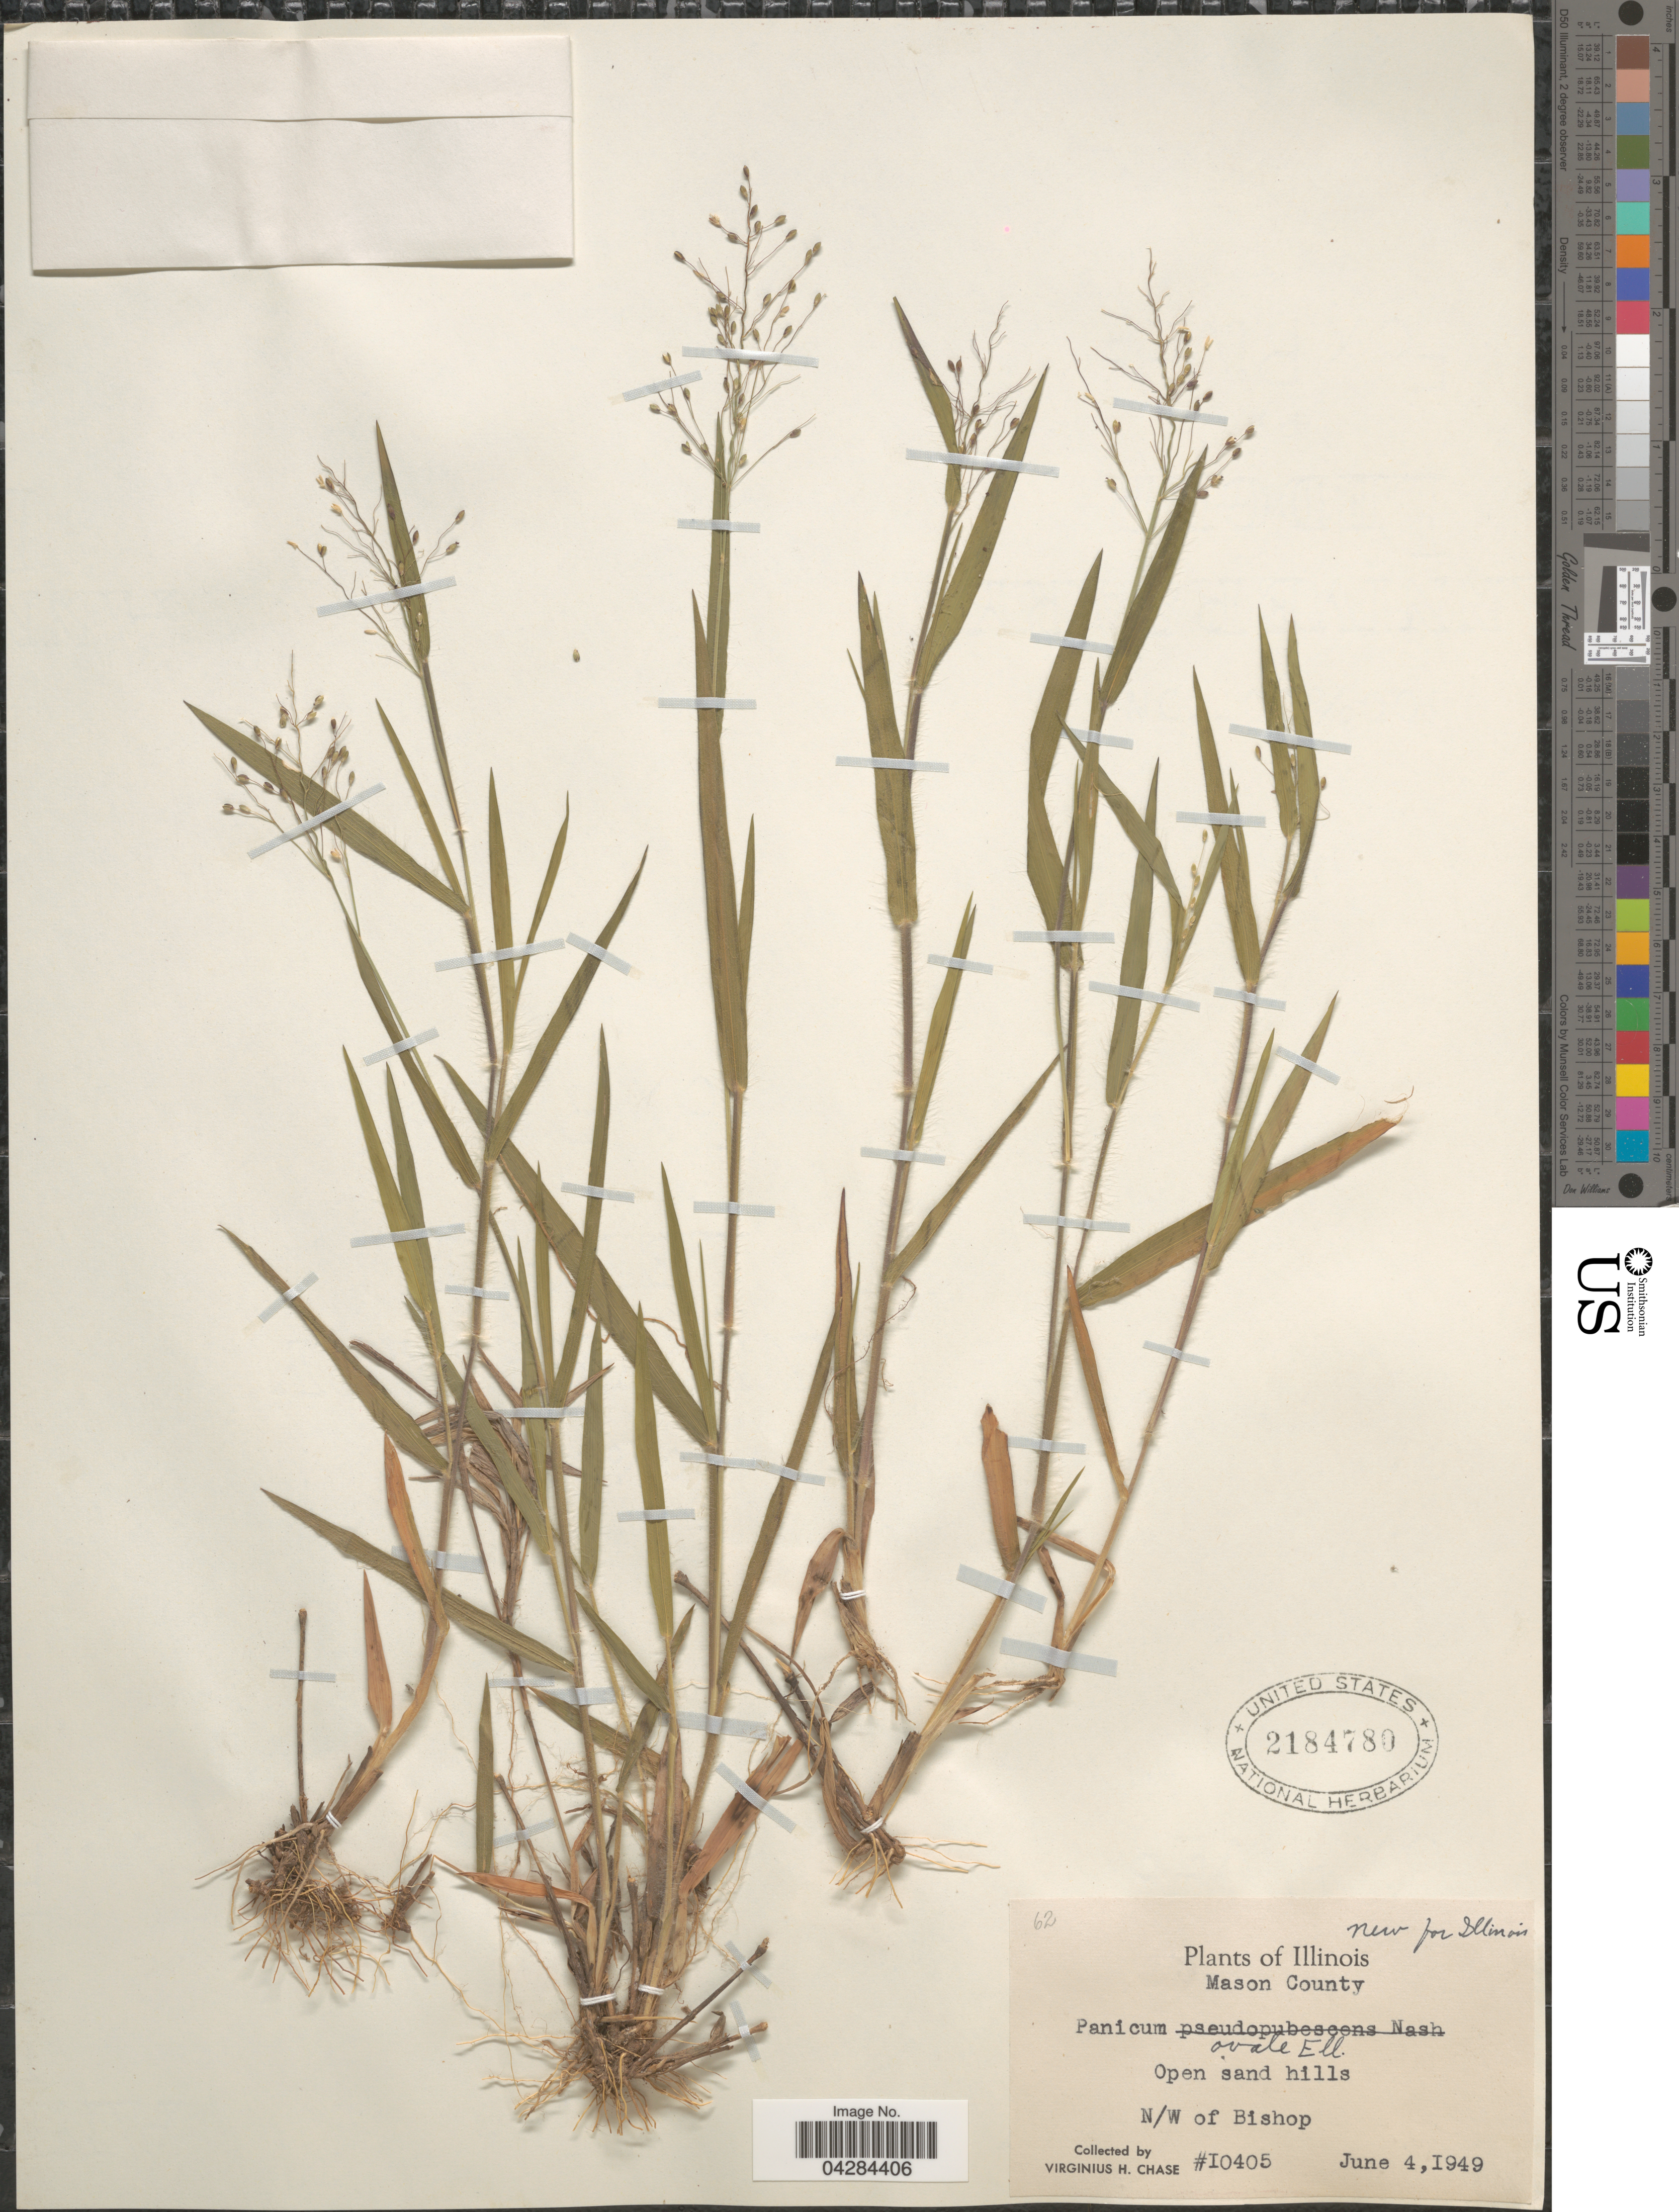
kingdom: Plantae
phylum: Tracheophyta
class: Liliopsida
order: Poales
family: Poaceae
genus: Dichanthelium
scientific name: Dichanthelium ovale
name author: (Elliott) Gould & C.A. Clark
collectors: V. H. Chase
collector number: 10405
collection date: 1949-06-04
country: United States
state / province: Illinois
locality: Mason County. Open sand hill N/W of Bishop.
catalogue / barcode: US 2184780